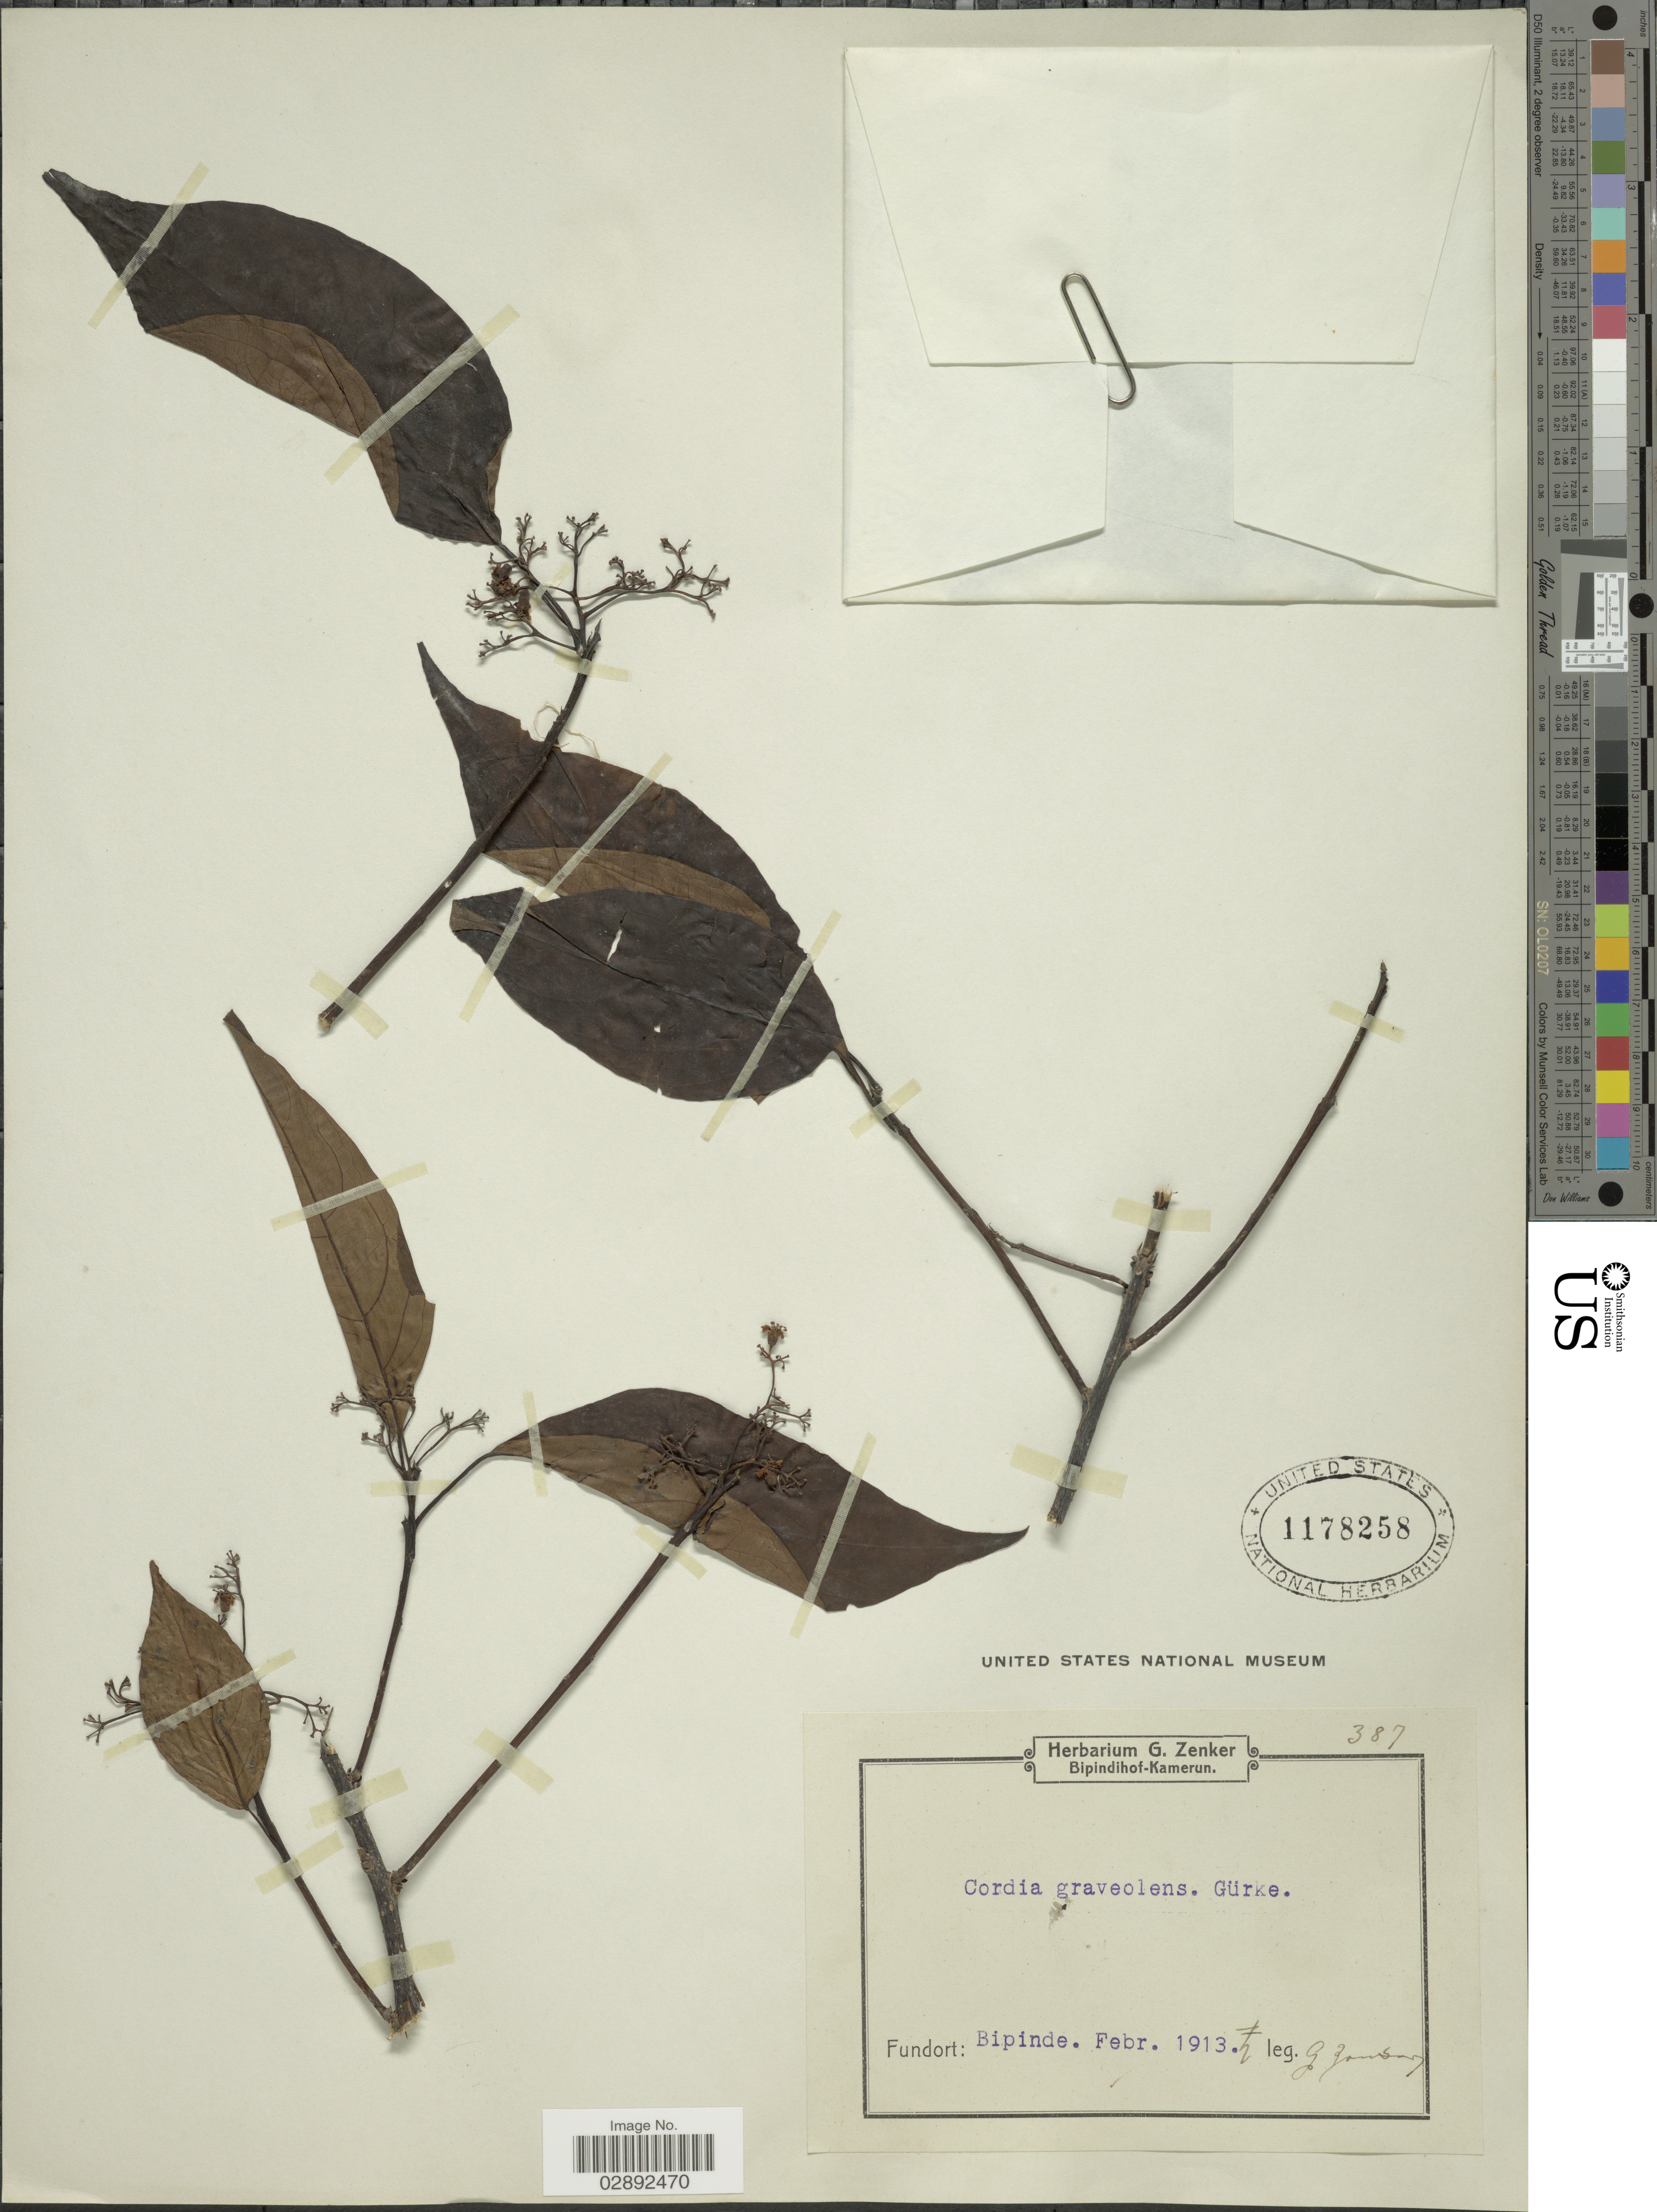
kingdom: Plantae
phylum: Tracheophyta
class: Magnoliopsida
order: Boraginales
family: Cordiaceae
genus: Cordia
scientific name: Cordia graveolens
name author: Kunth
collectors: G. A. Zenker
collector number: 387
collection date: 1913-02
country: Cameroon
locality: Bipinde.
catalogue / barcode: US 1178258